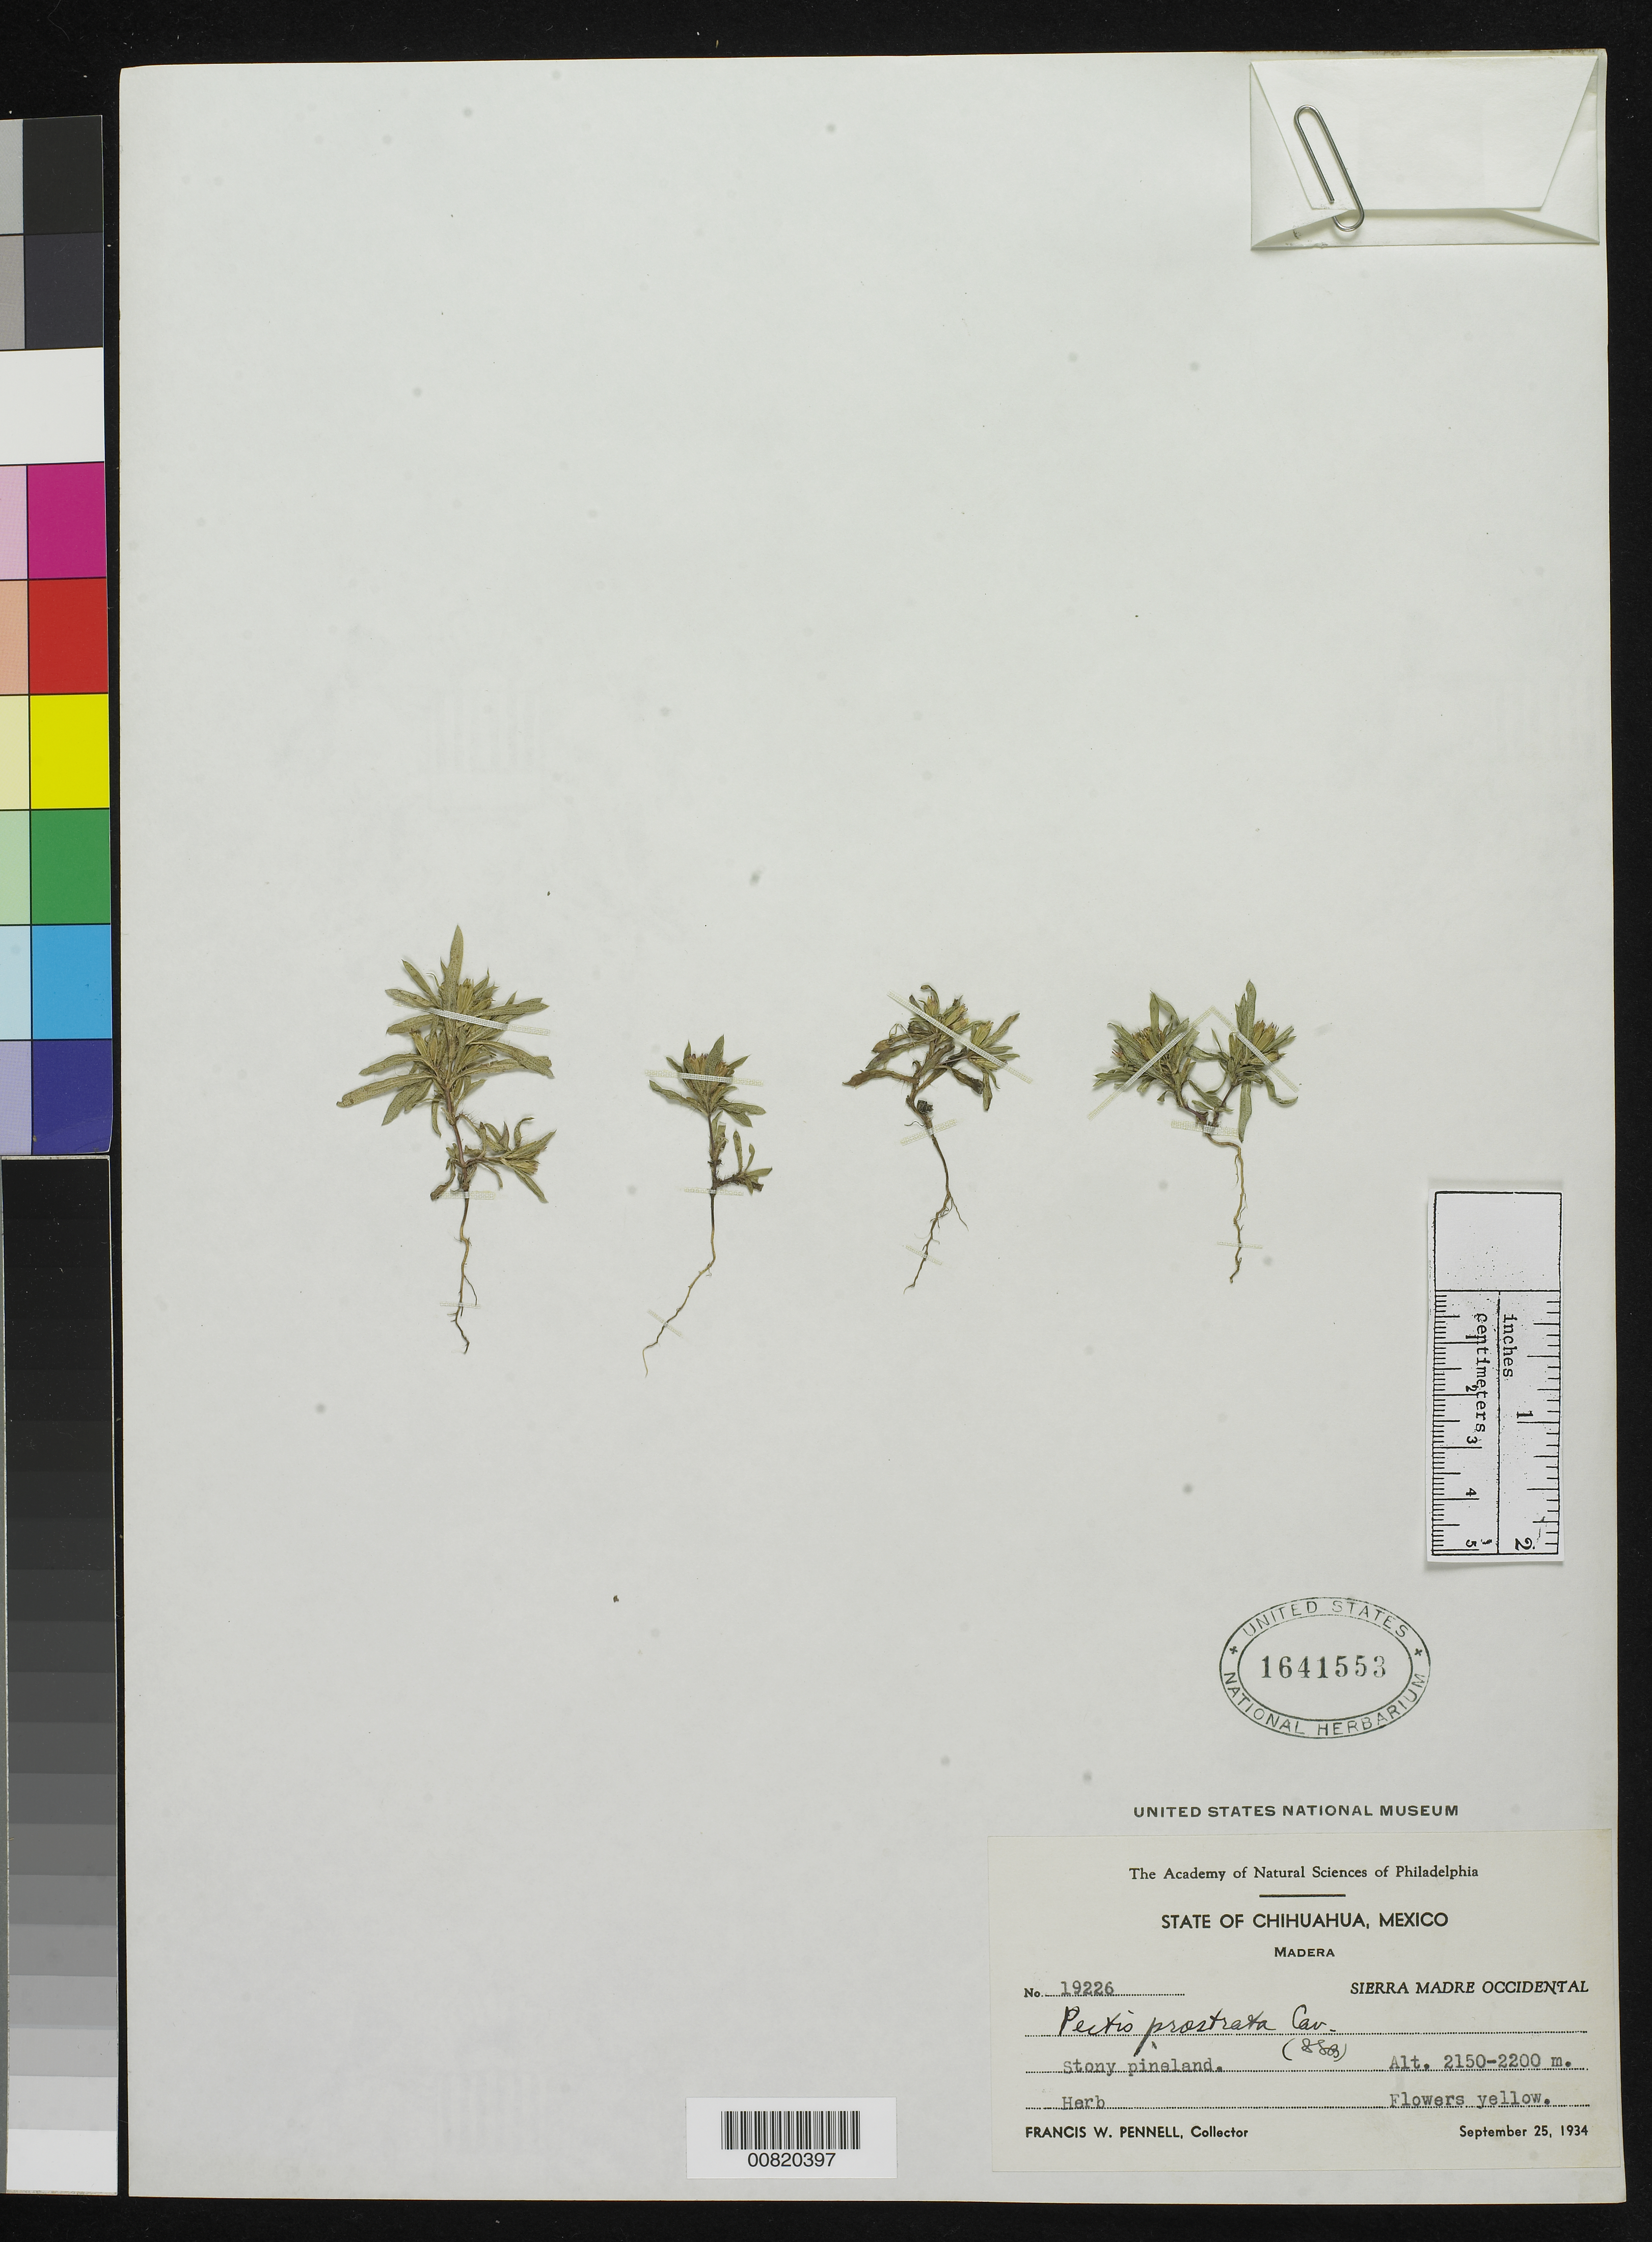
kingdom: Plantae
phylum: Tracheophyta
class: Magnoliopsida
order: Asterales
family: Asteraceae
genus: Pectis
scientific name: Pectis prostrata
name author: Cav.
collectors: F. W. Pennell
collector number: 19226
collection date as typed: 25 Sep 1934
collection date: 1934-09-25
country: Mexico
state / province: Chihuahua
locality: Madera, Sierra Madre Occidental, Chihuahua.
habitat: Stony pineland.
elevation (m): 2200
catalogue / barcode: US 1641553